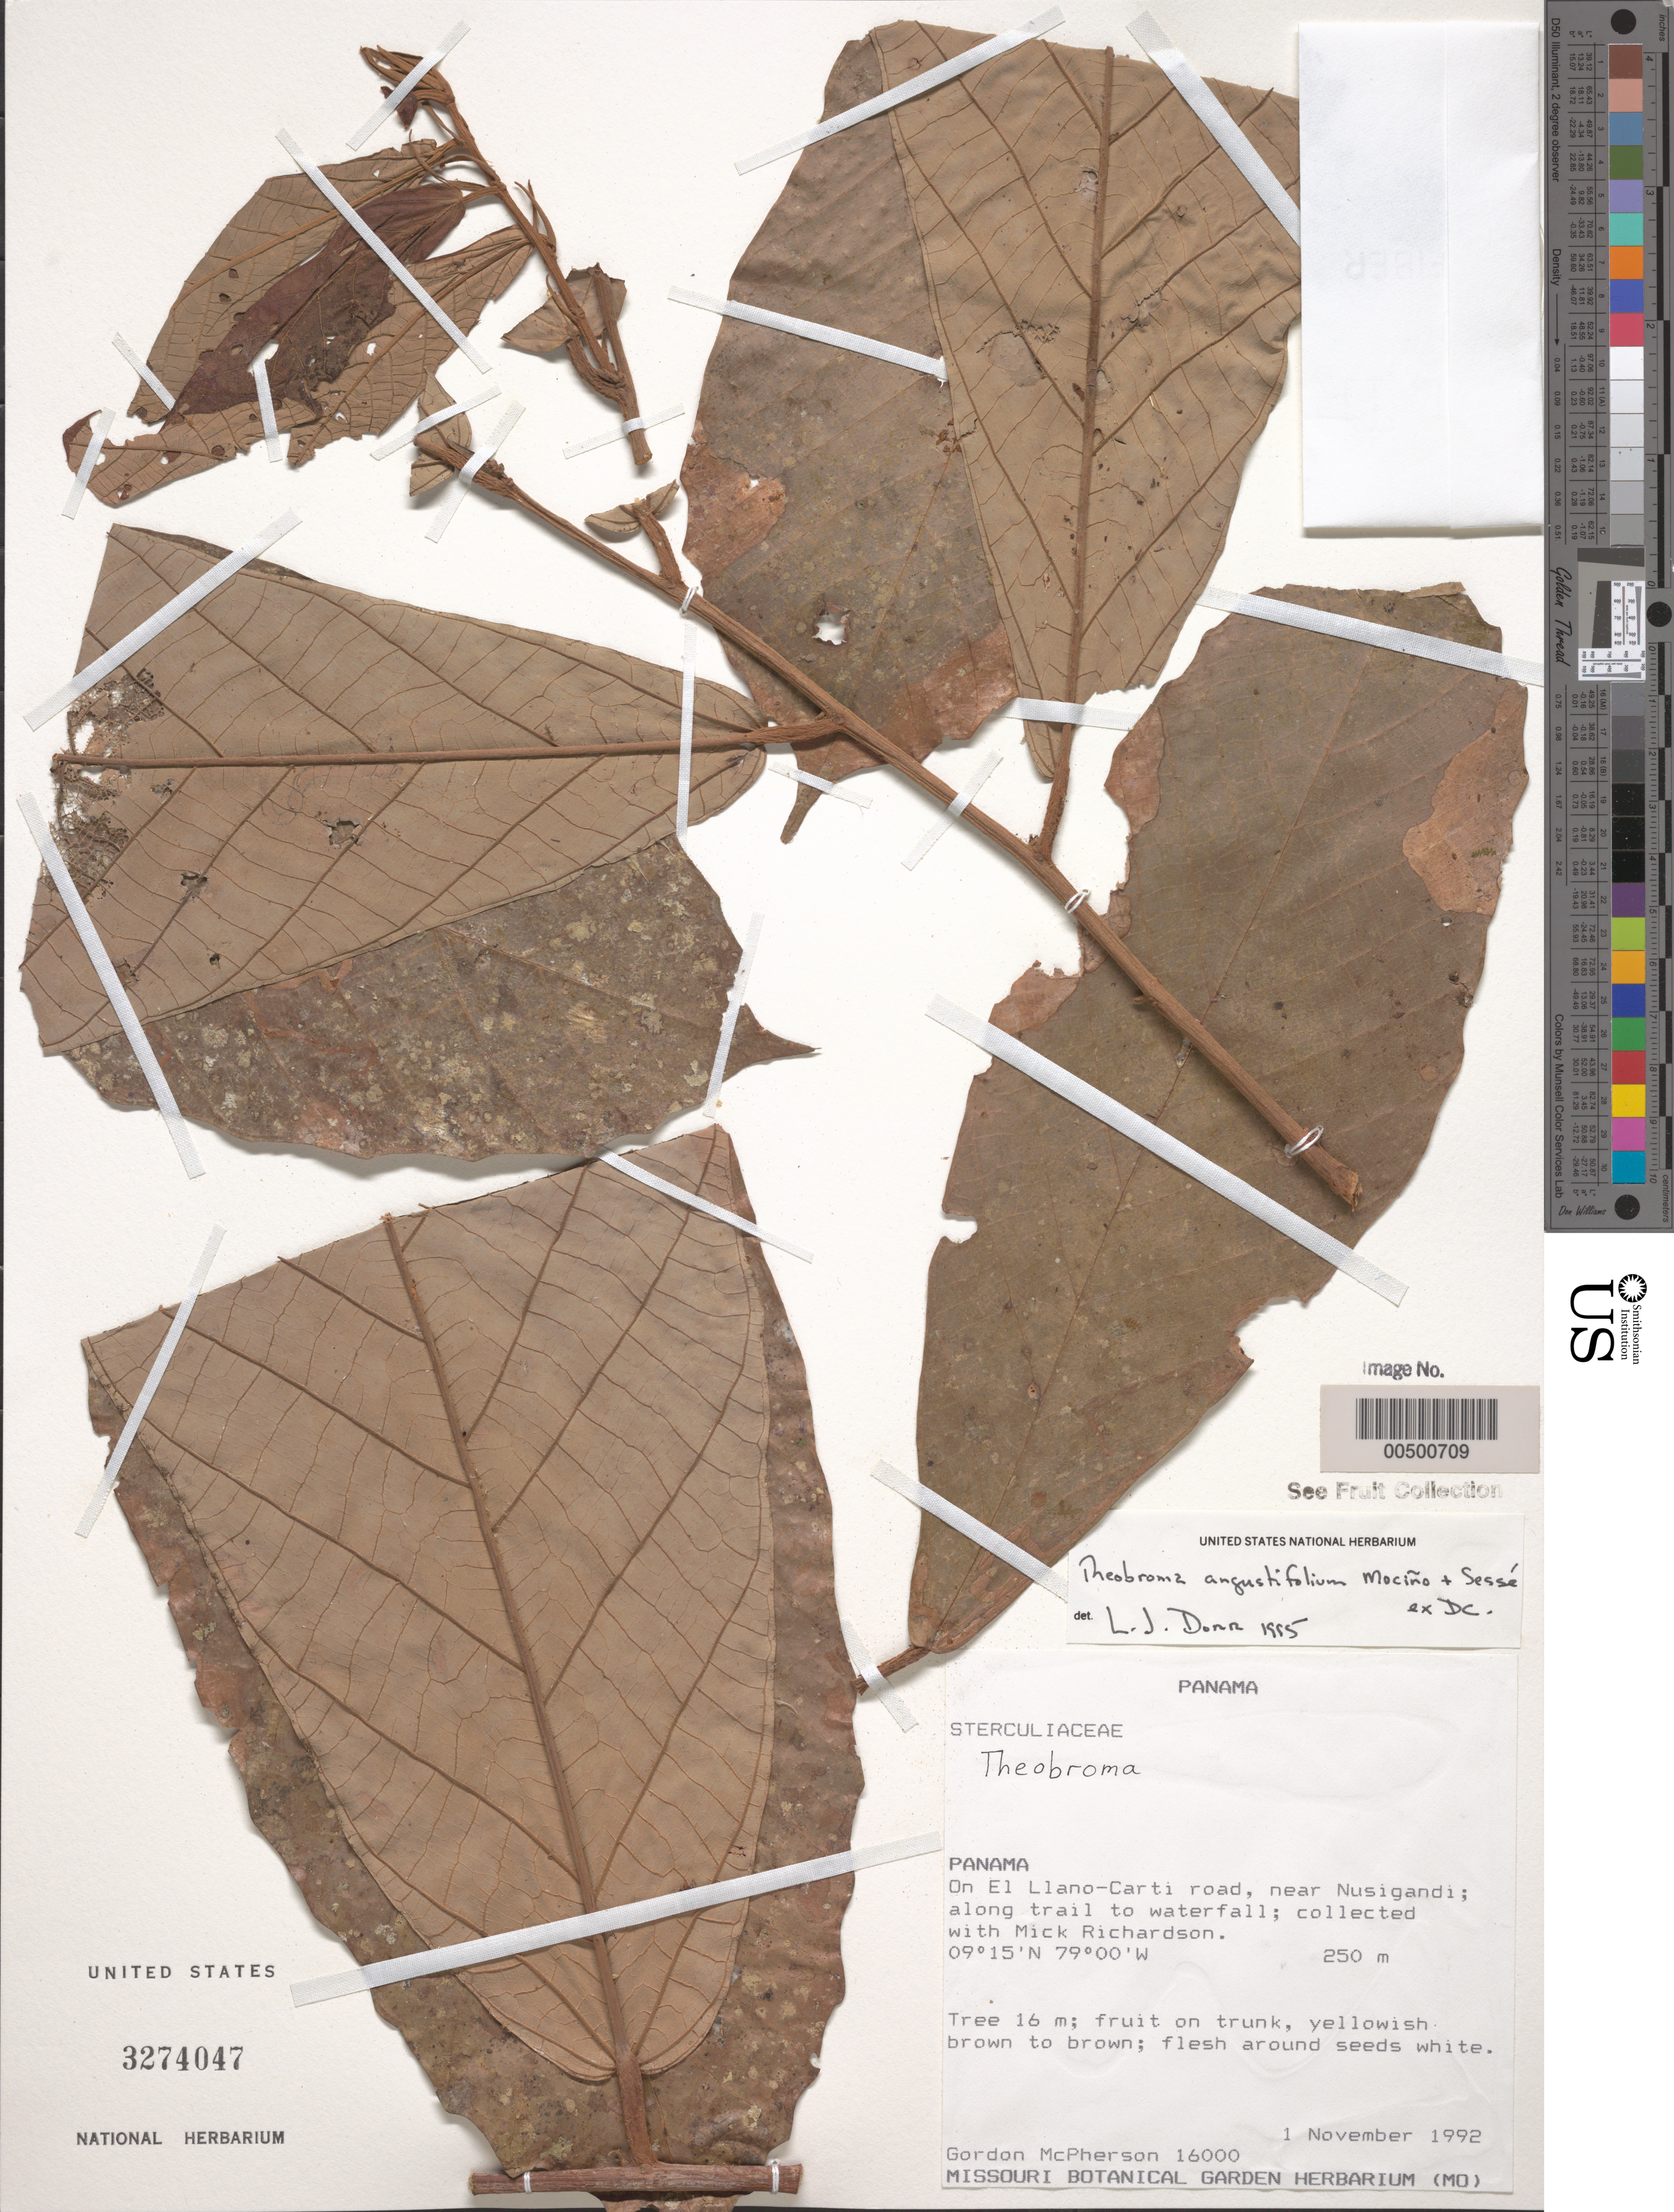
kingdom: Plantae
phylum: Tracheophyta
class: Magnoliopsida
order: Malvales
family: Malvaceae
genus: Theobroma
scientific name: Theobroma angustifolium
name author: DC.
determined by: Dorr, Laurence J., Curator (BOT), Smithsonian Institution - National Museum of Natural History (UNITED STATES)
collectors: G. D. McPherson & M. Richardson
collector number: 16000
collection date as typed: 01 Nov 1992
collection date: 1992-11-01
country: Panama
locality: On El Llano - Carti road, near Nusigandi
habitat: along trail to waterfall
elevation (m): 250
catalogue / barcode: US 3274047